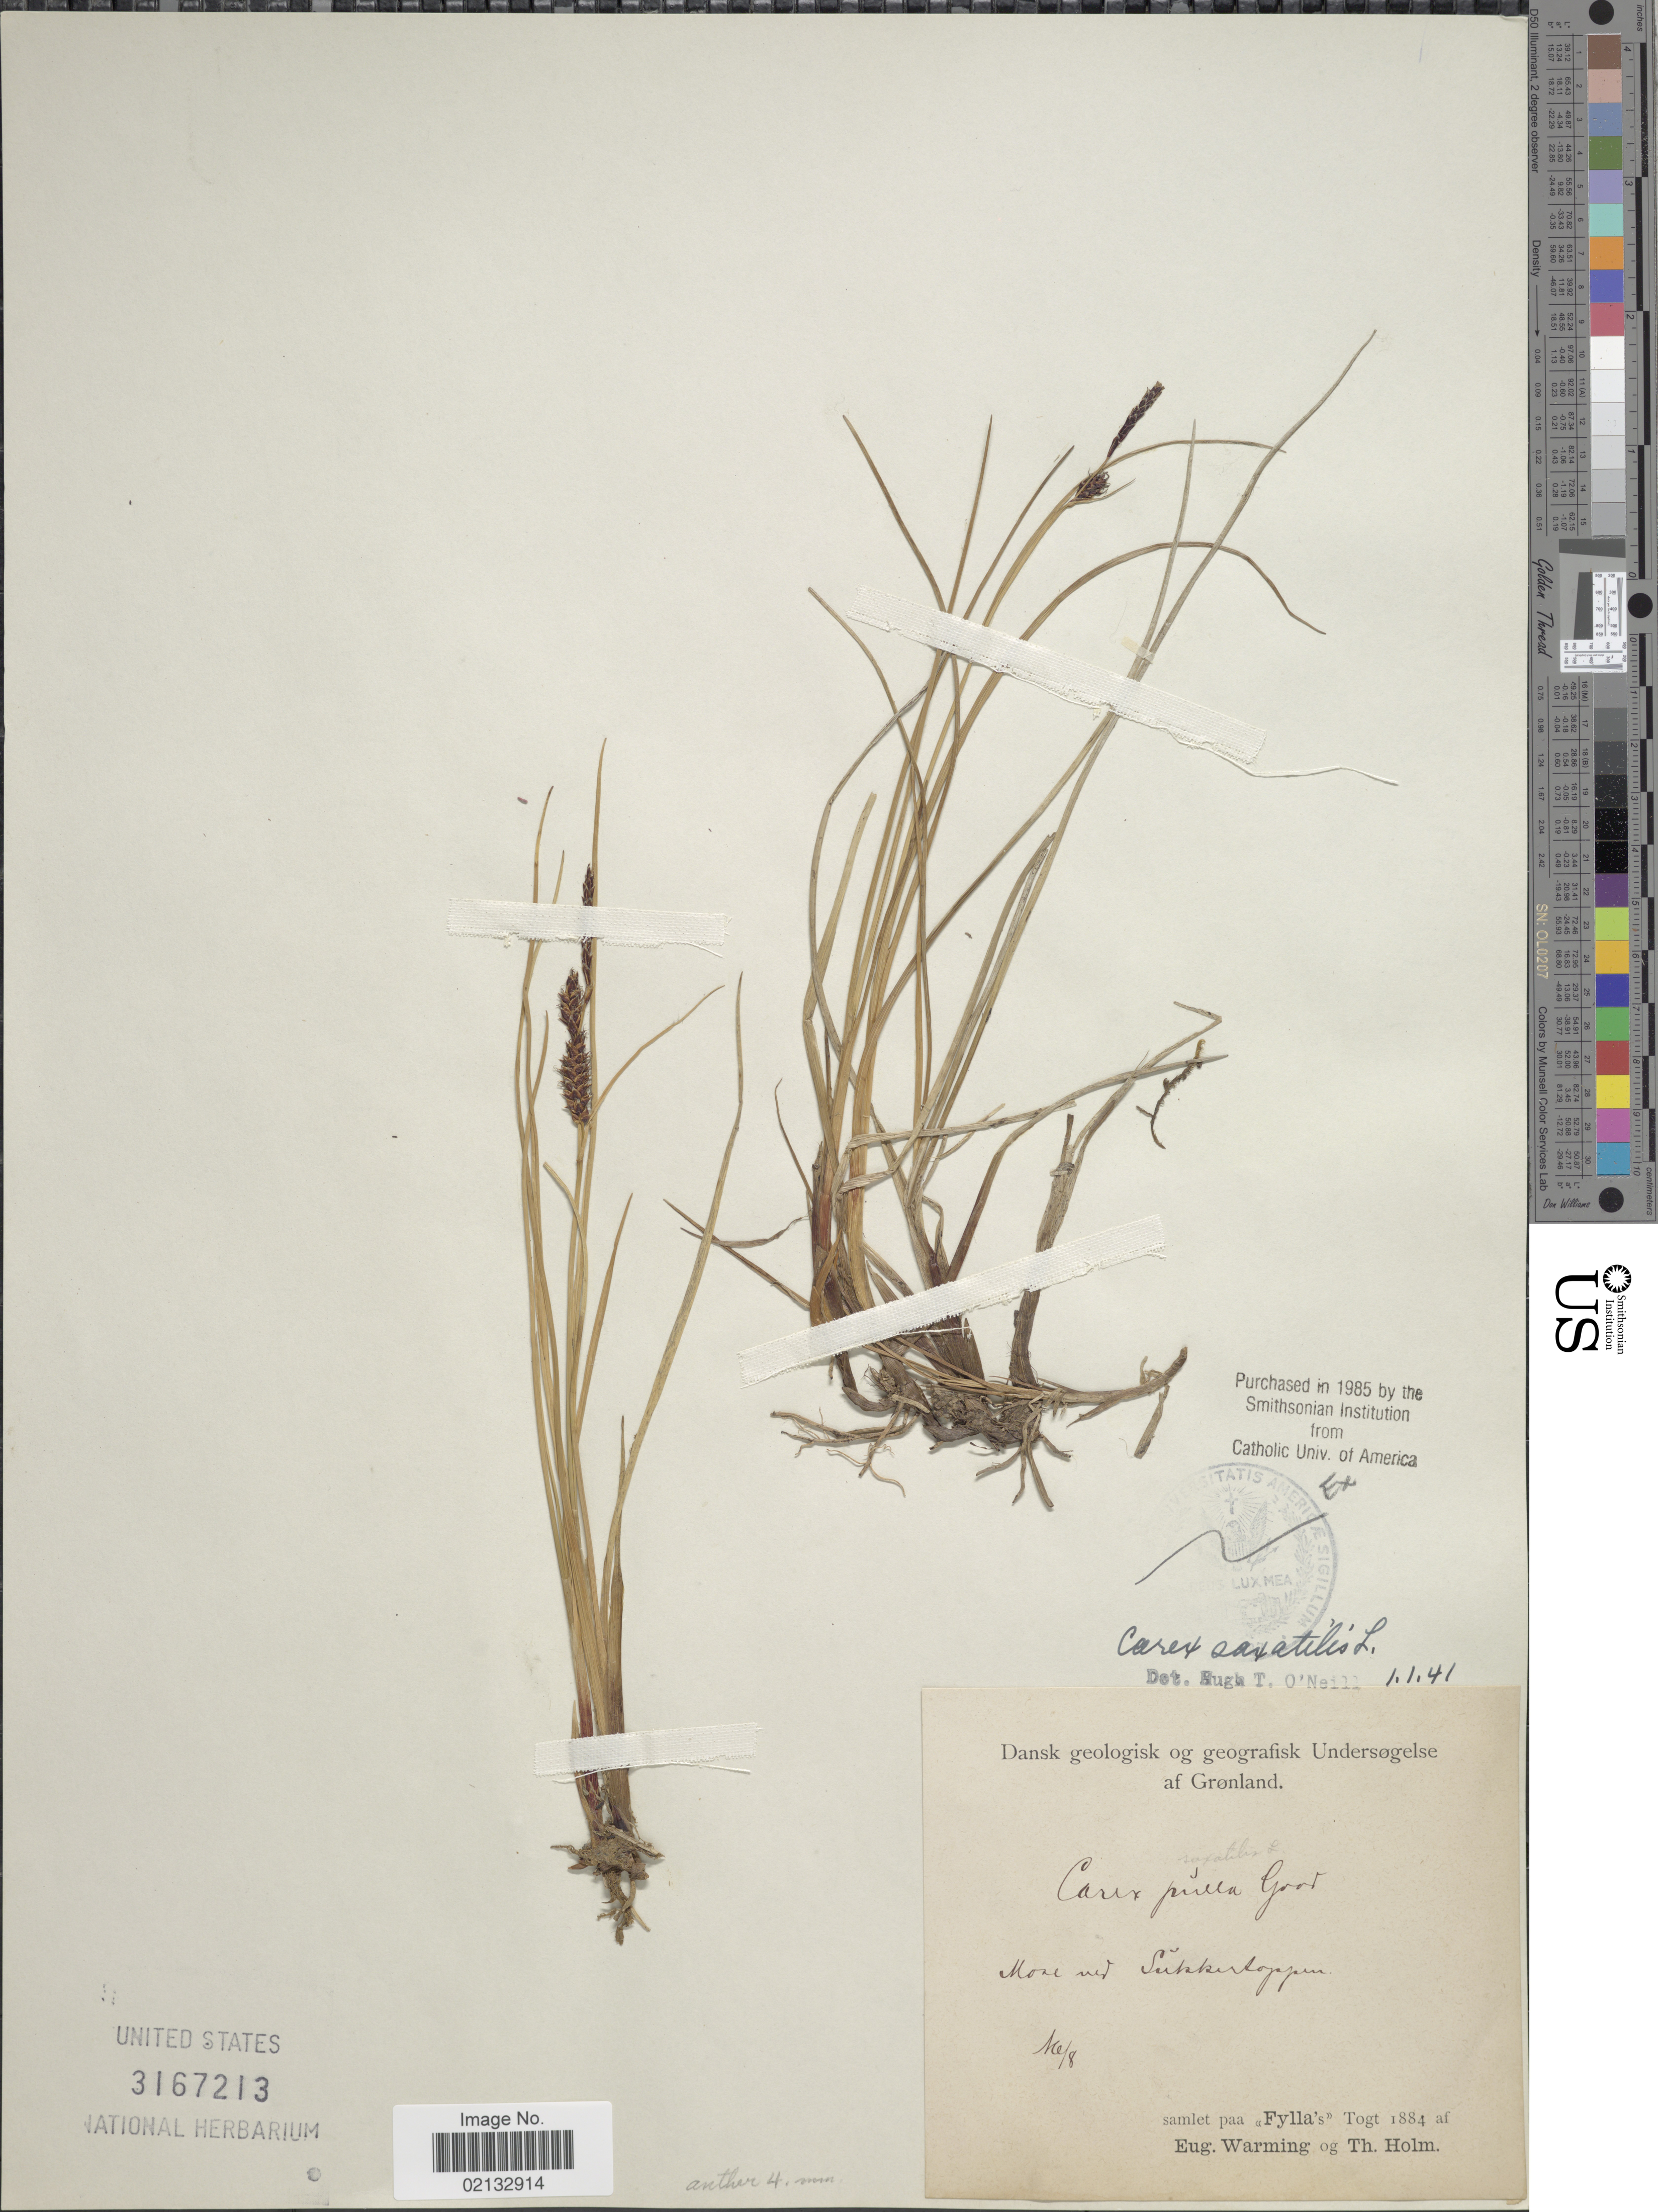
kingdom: Plantae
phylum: Tracheophyta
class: Liliopsida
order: Poales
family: Cyperaceae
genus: Carex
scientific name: Carex saxatilis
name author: L.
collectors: E. Warming & T. Holm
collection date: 1884-08-16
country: Greenland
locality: Dansk geologisk og geografisk Underøgelse af Grønland, samlet paa Fylla's Togt. Mose und Sukkertoppen.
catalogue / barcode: US 3167213